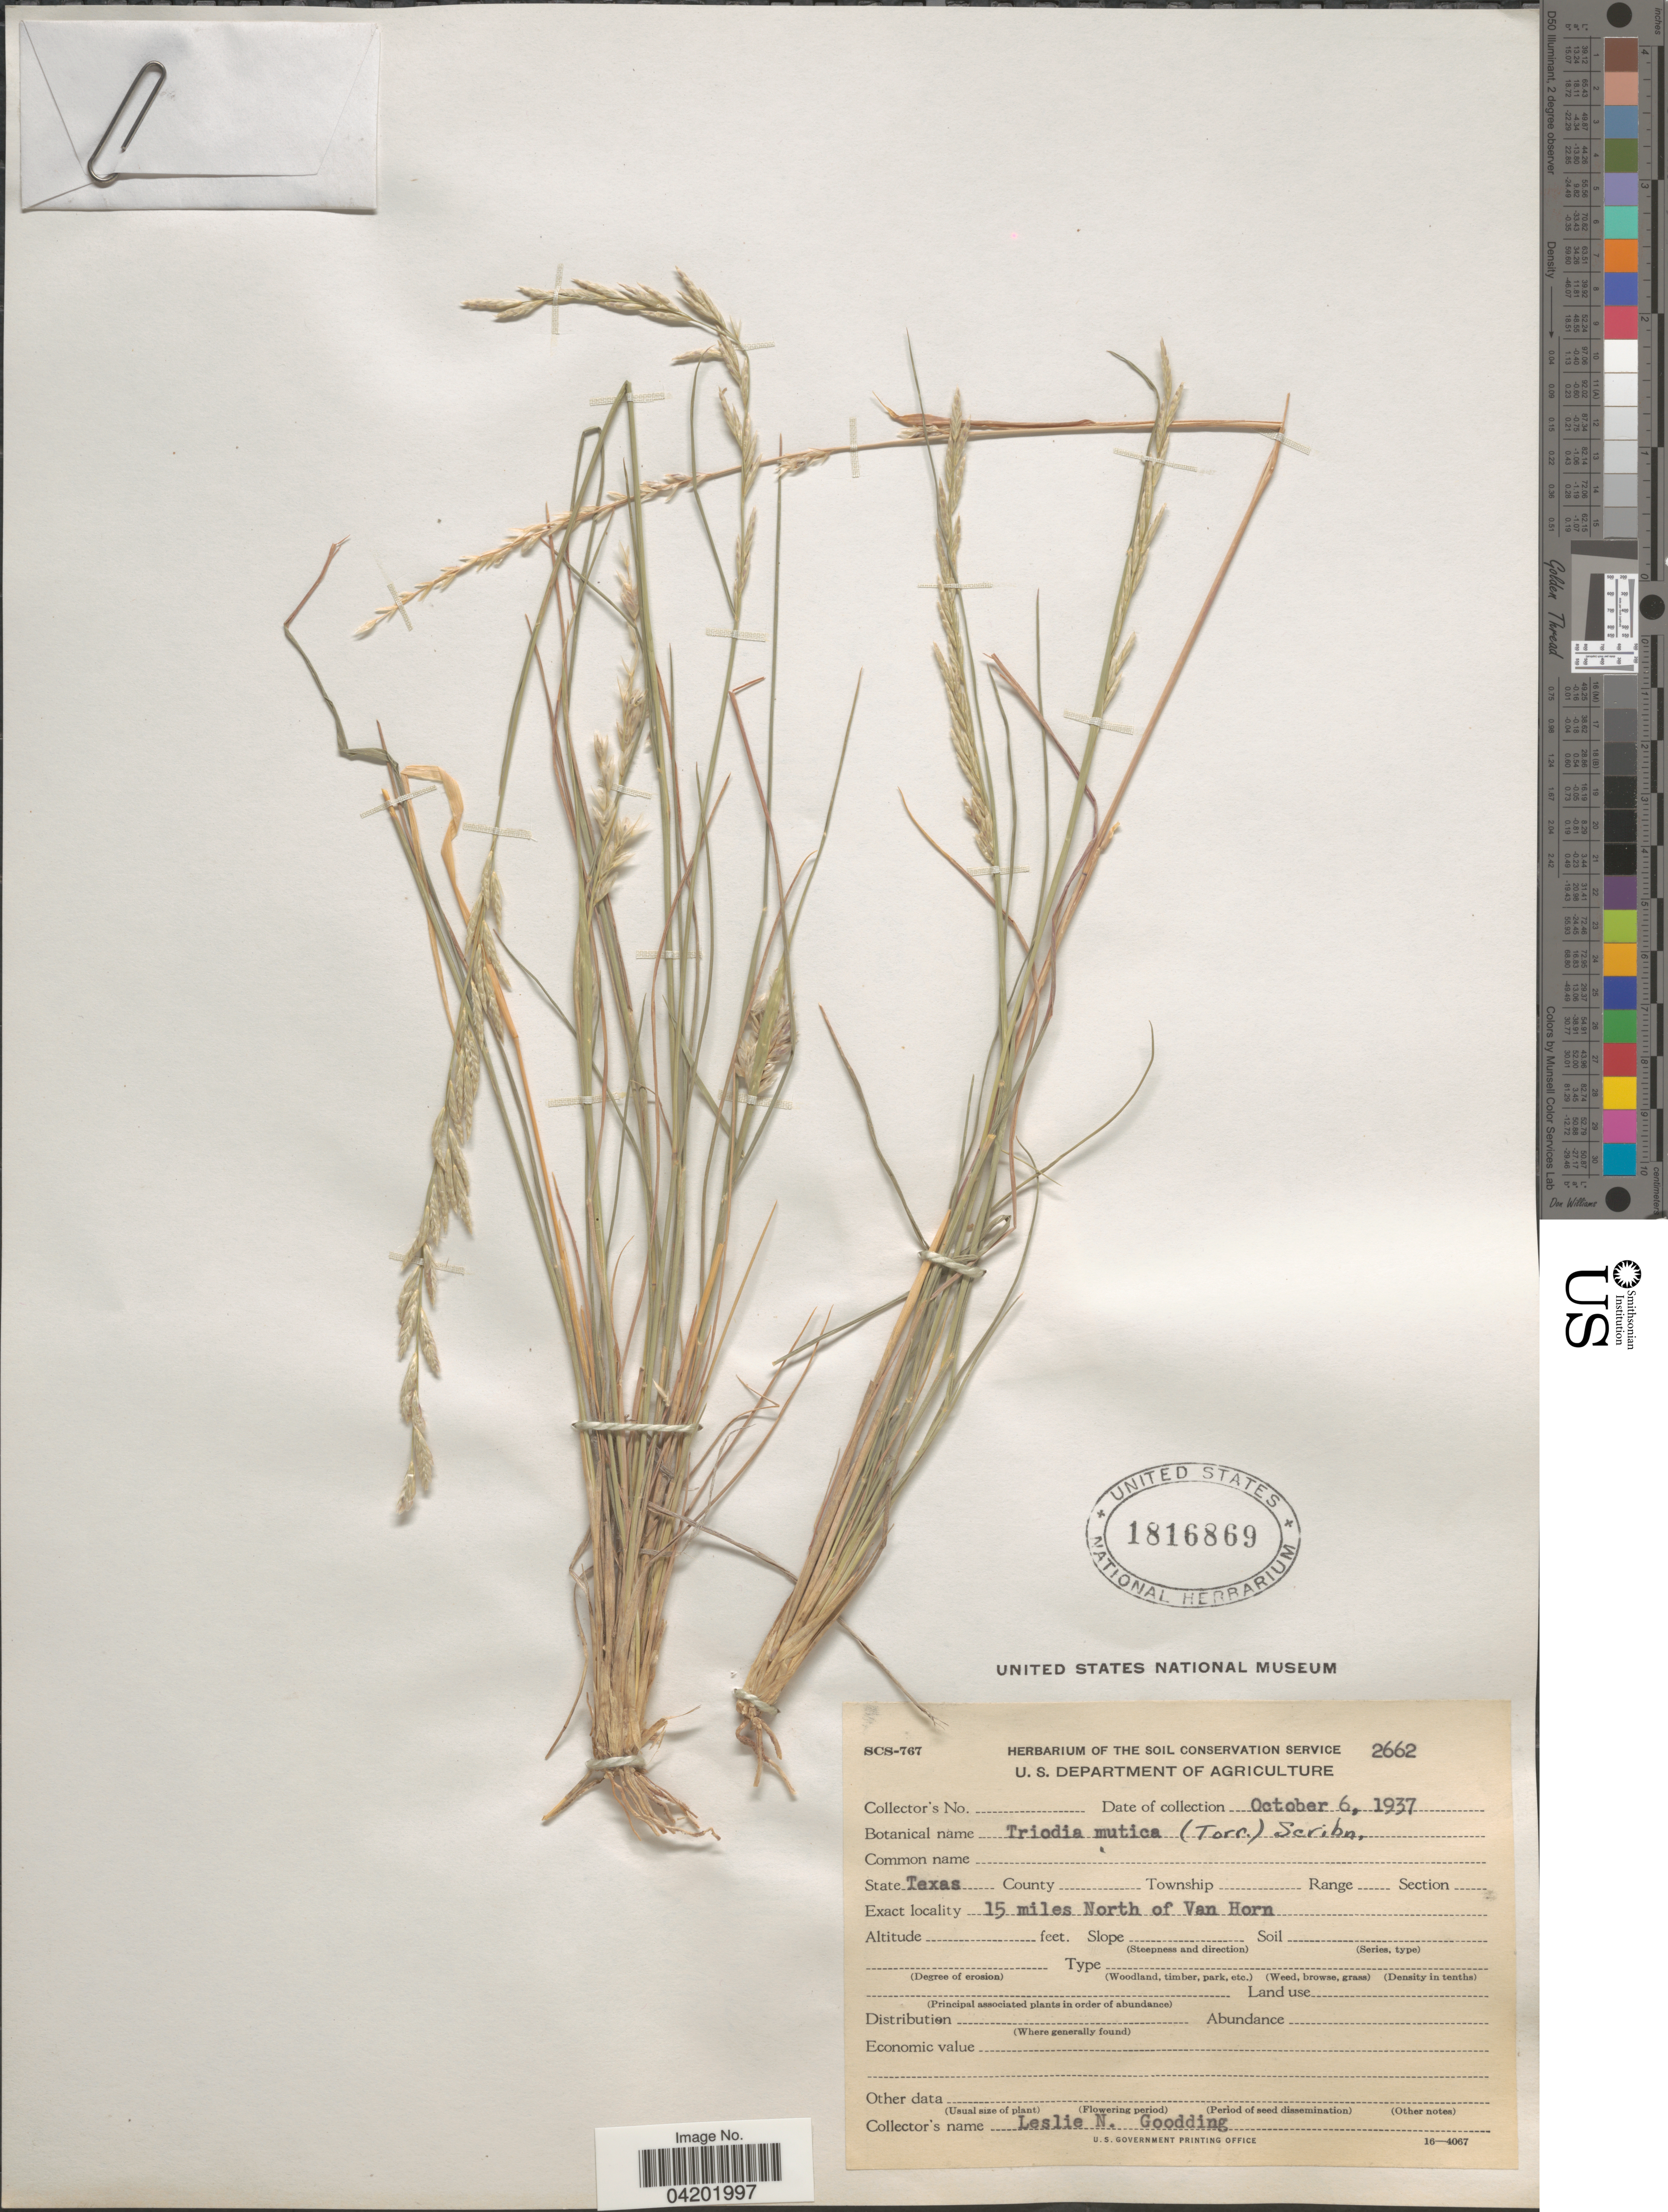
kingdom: Plantae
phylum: Tracheophyta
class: Liliopsida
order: Poales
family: Poaceae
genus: Tridentopsis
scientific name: Tridentopsis mutica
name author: (Torr.) P.M. Peterson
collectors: L. N. Goodding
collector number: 2662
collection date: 1937-10-06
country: United States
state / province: Texas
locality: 15 miles North of Van Horn.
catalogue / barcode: US 1816869